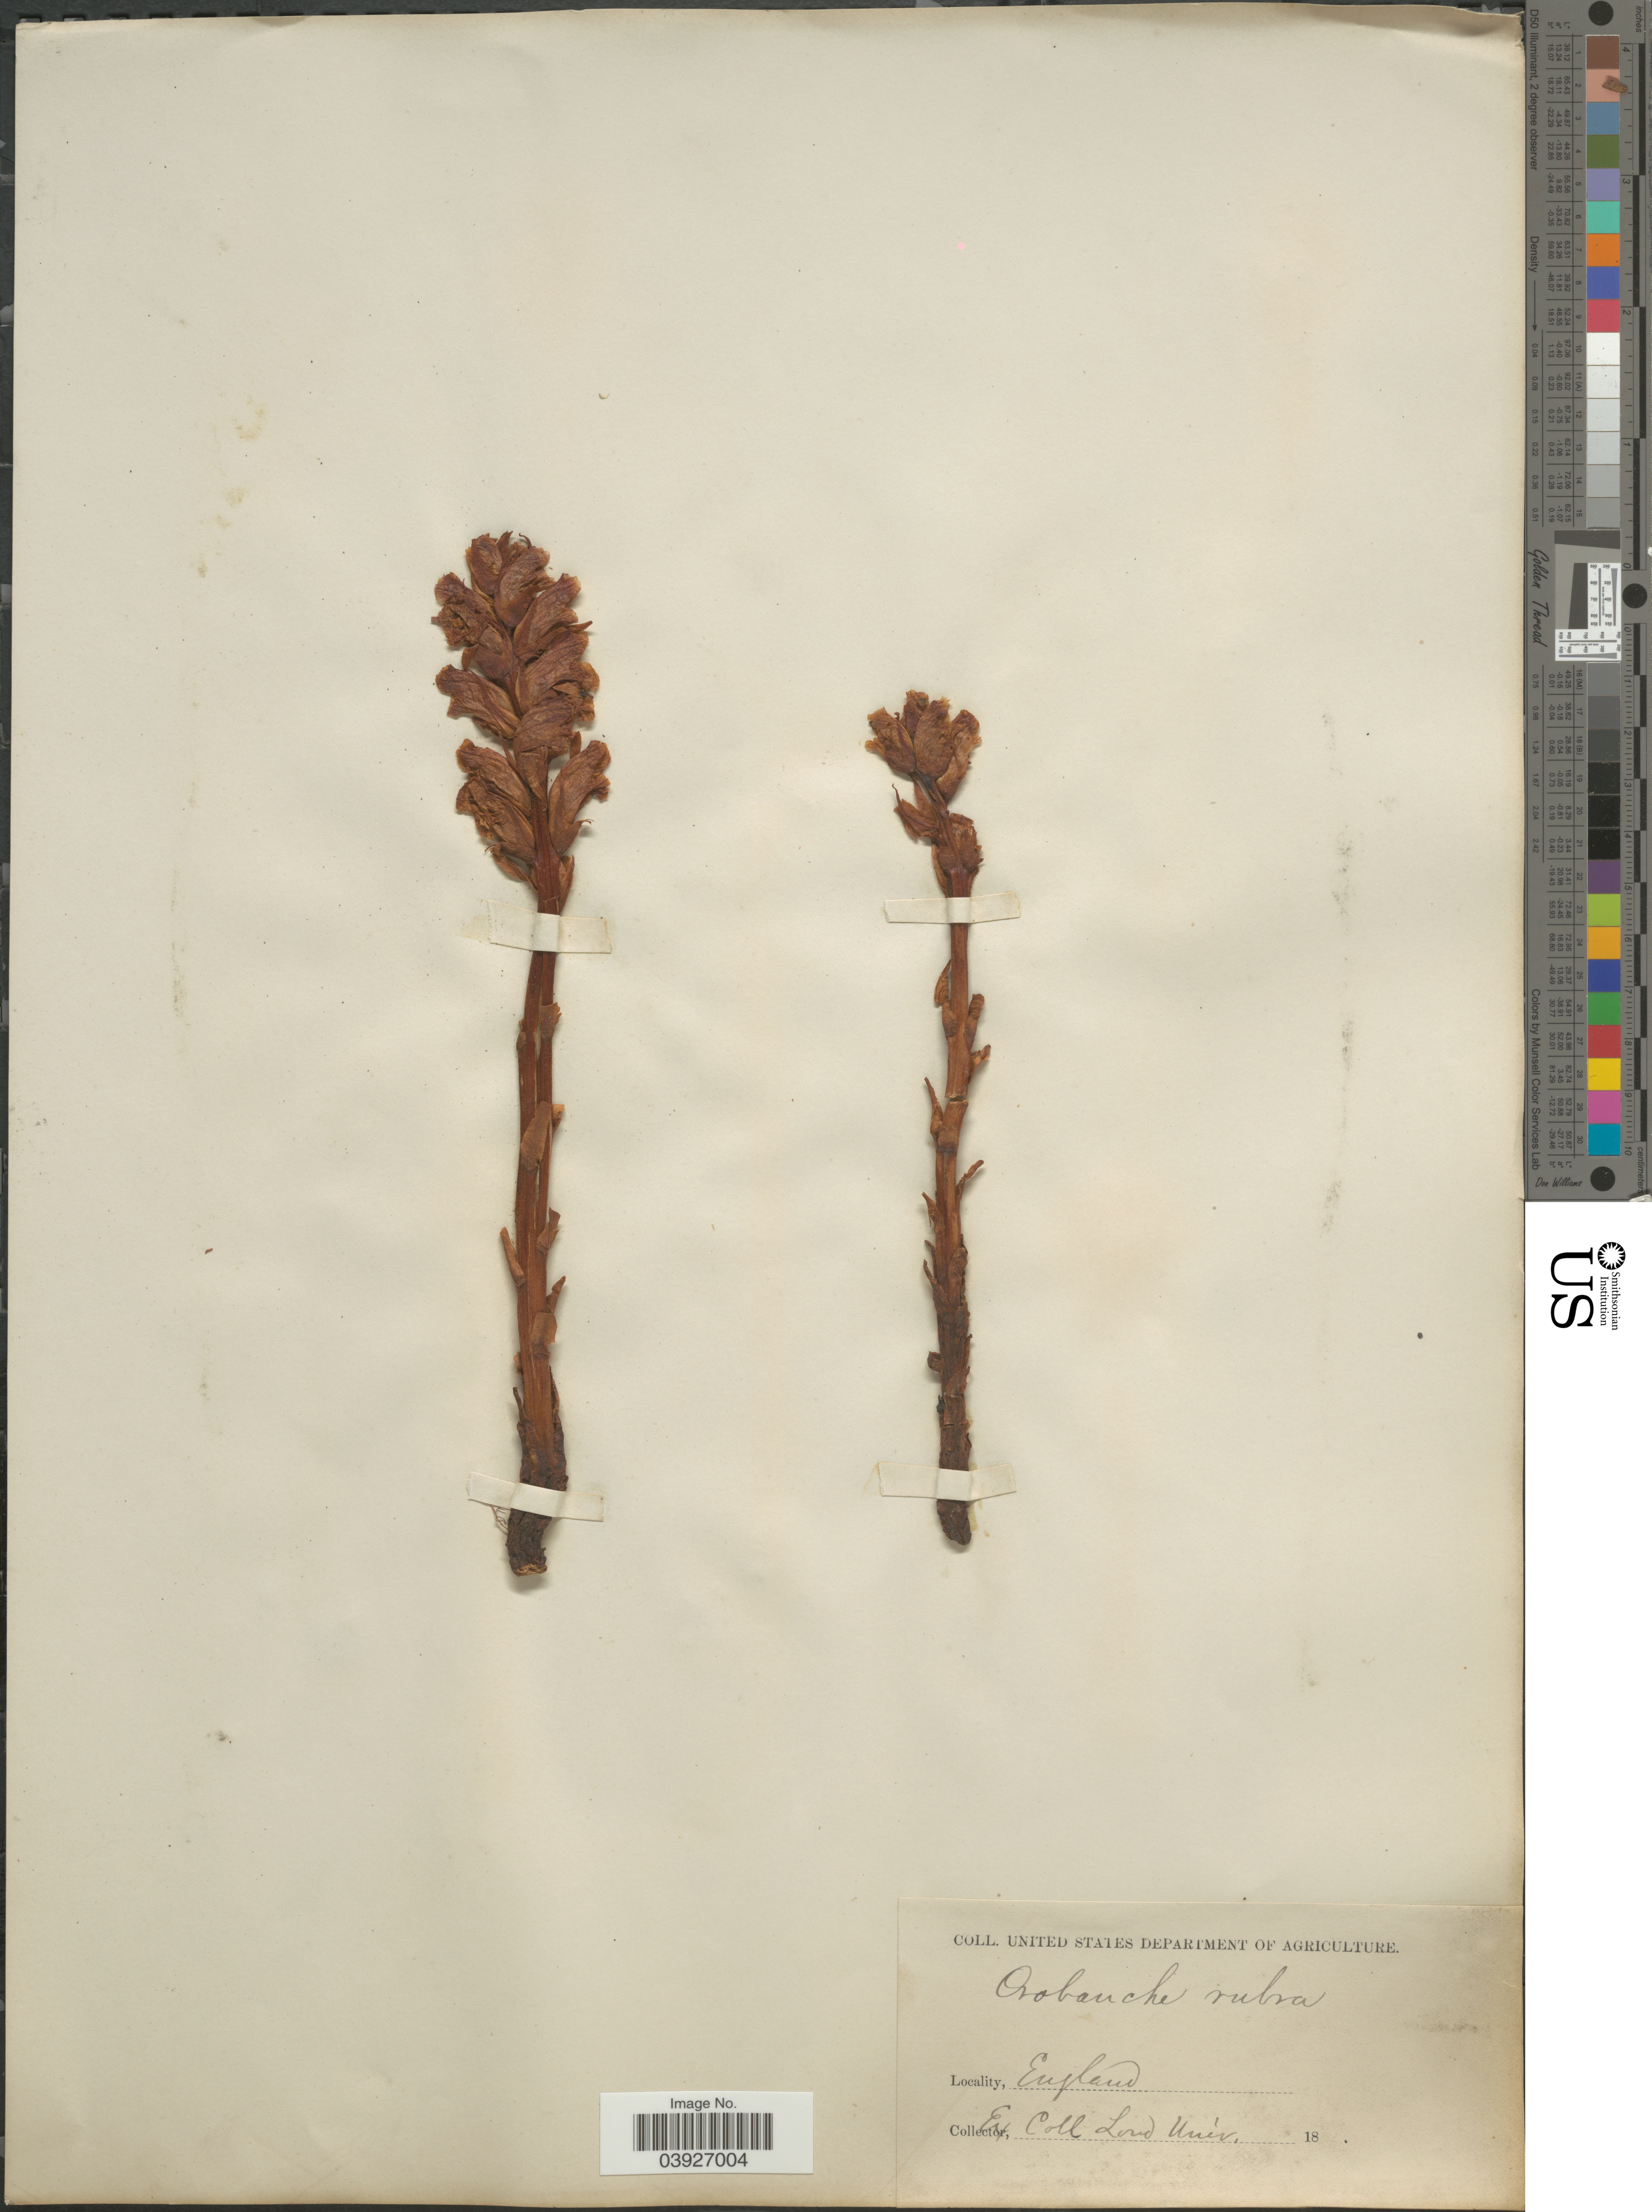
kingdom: Plantae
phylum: Tracheophyta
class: Magnoliopsida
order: Lamiales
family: Orobanchaceae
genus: Orobanche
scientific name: Orobanche rubra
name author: Sm.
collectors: Univ. Col. London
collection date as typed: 18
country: United Kingdom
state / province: England